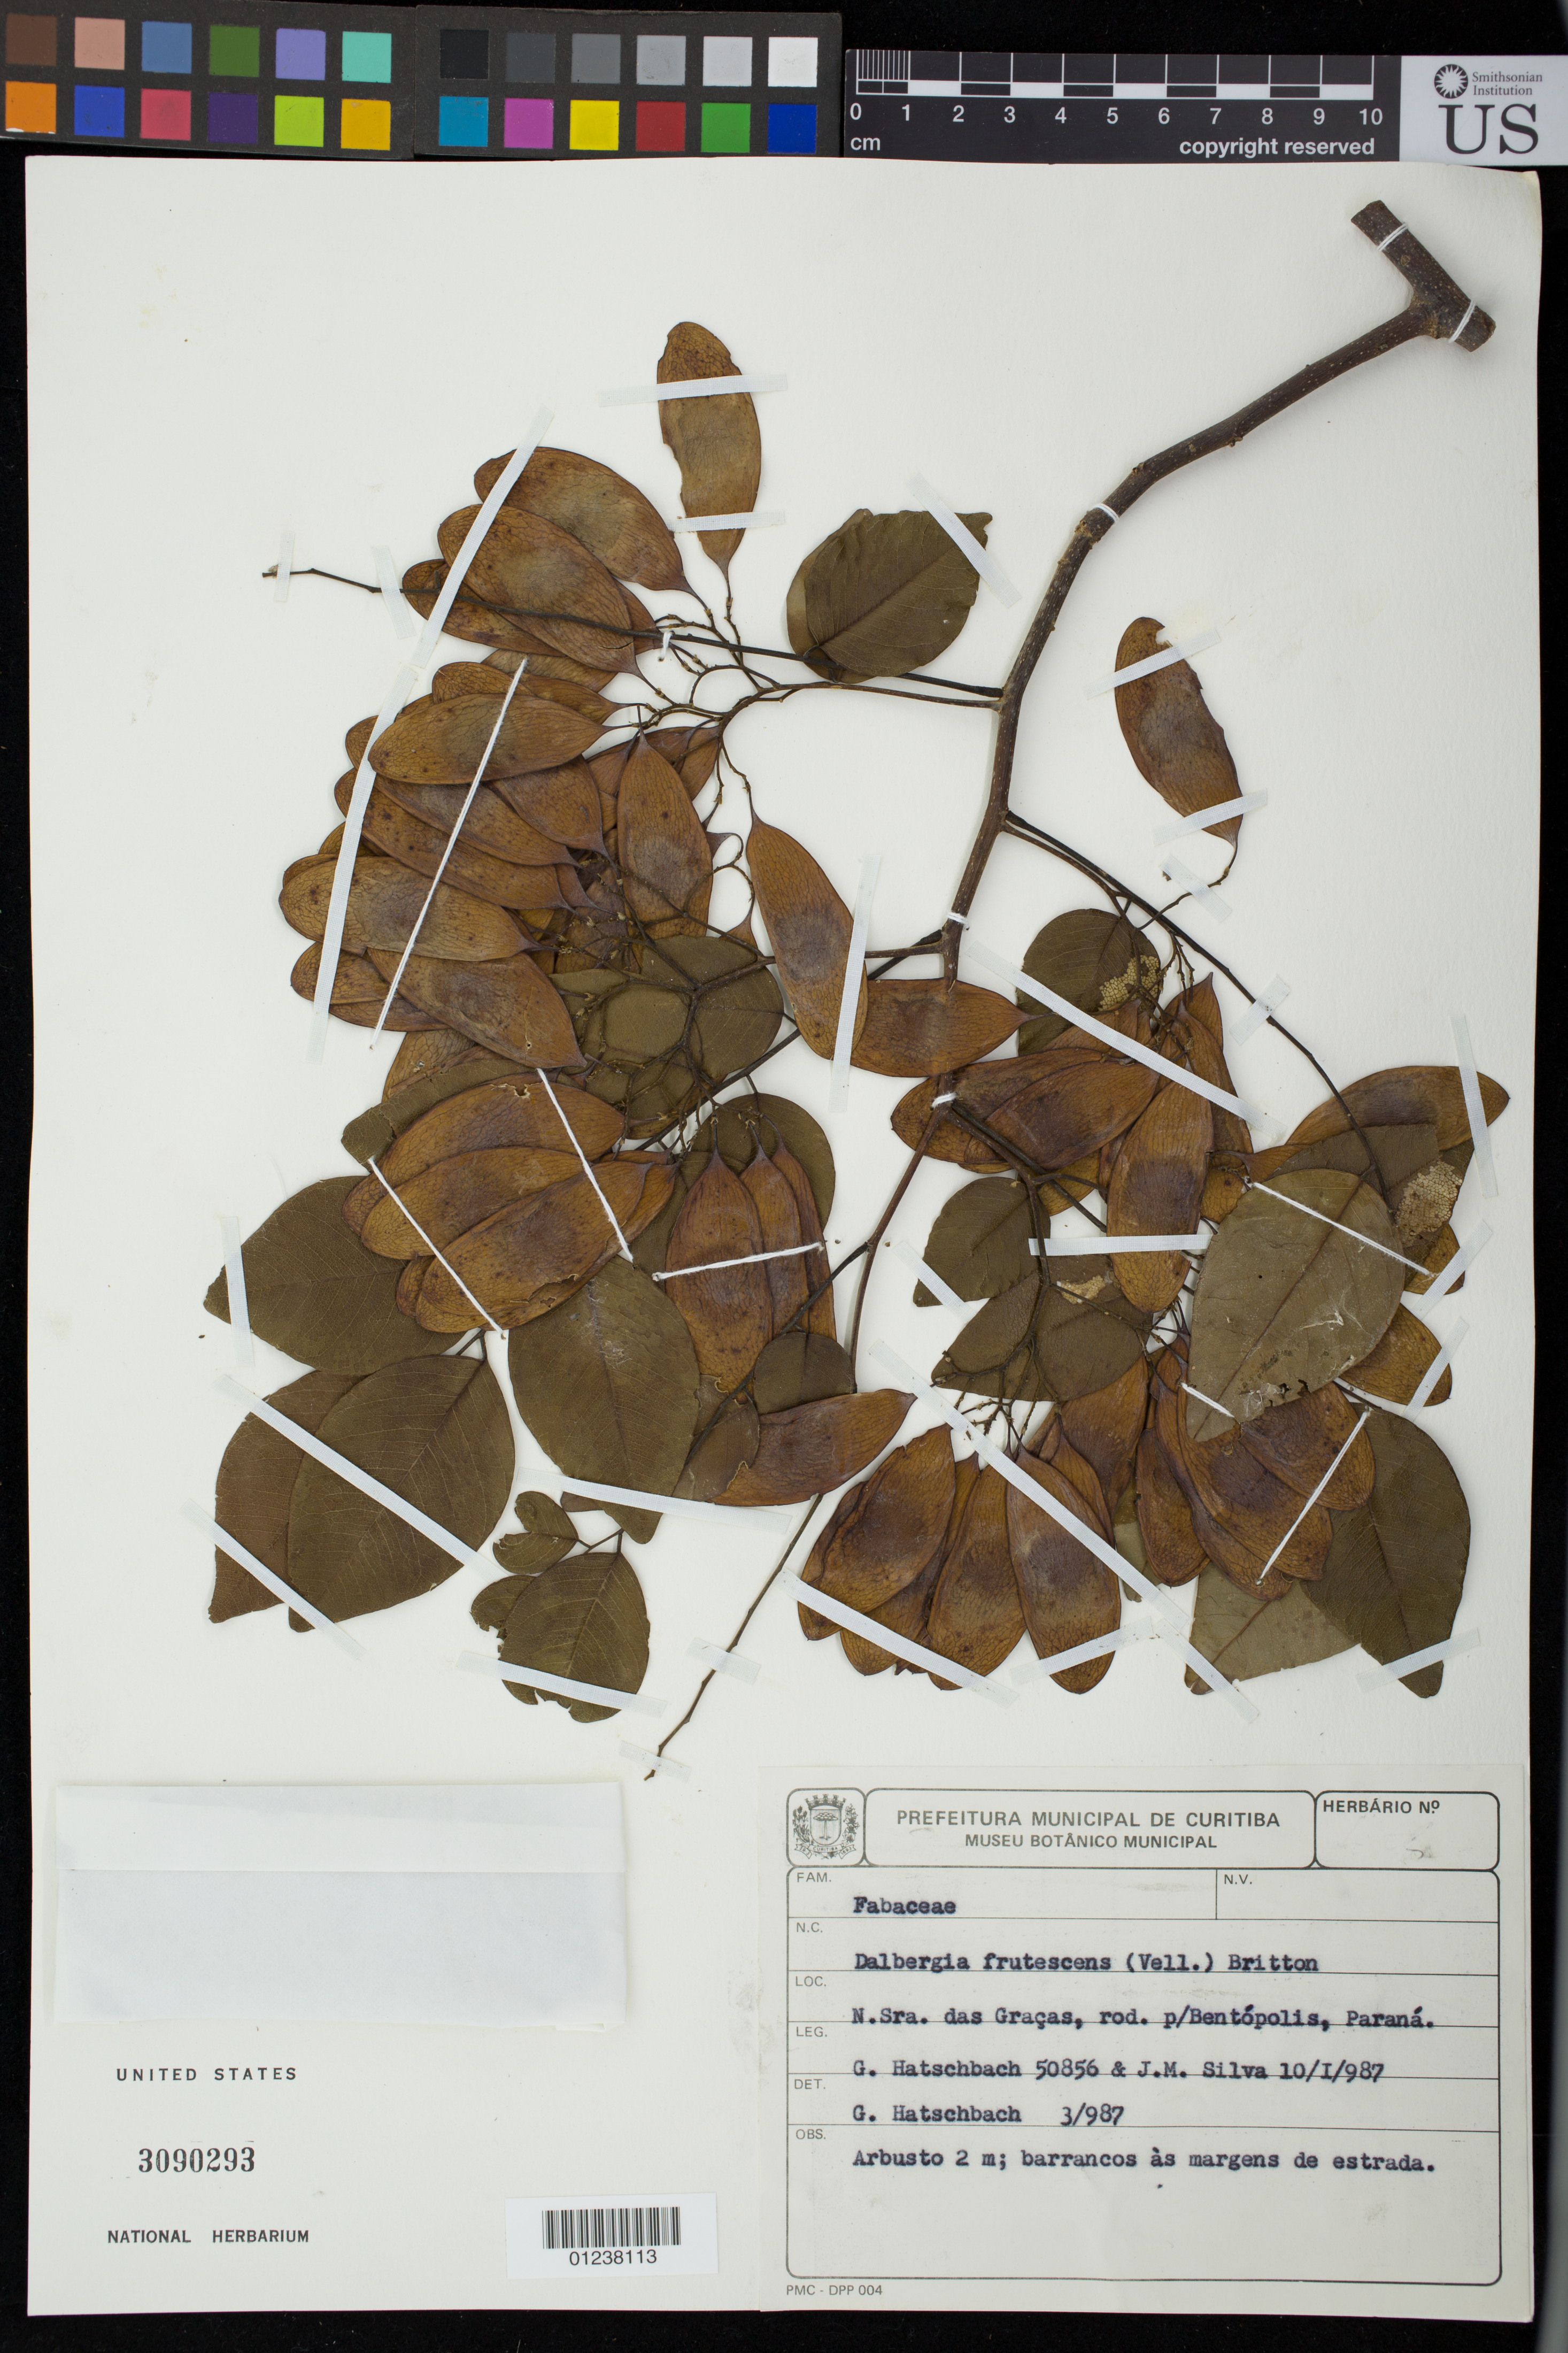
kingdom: Plantae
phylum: Tracheophyta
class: Magnoliopsida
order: Fabales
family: Fabaceae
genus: Dalbergia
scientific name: Dalbergia frutescens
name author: (Vell.) Britton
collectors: G. Hatschbach & J. M. Silva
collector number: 50856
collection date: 1987-01-10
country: Brazil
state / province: Paraná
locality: N. Sra. das Gracas, rod. p/Bentopolis.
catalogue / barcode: US 3090293